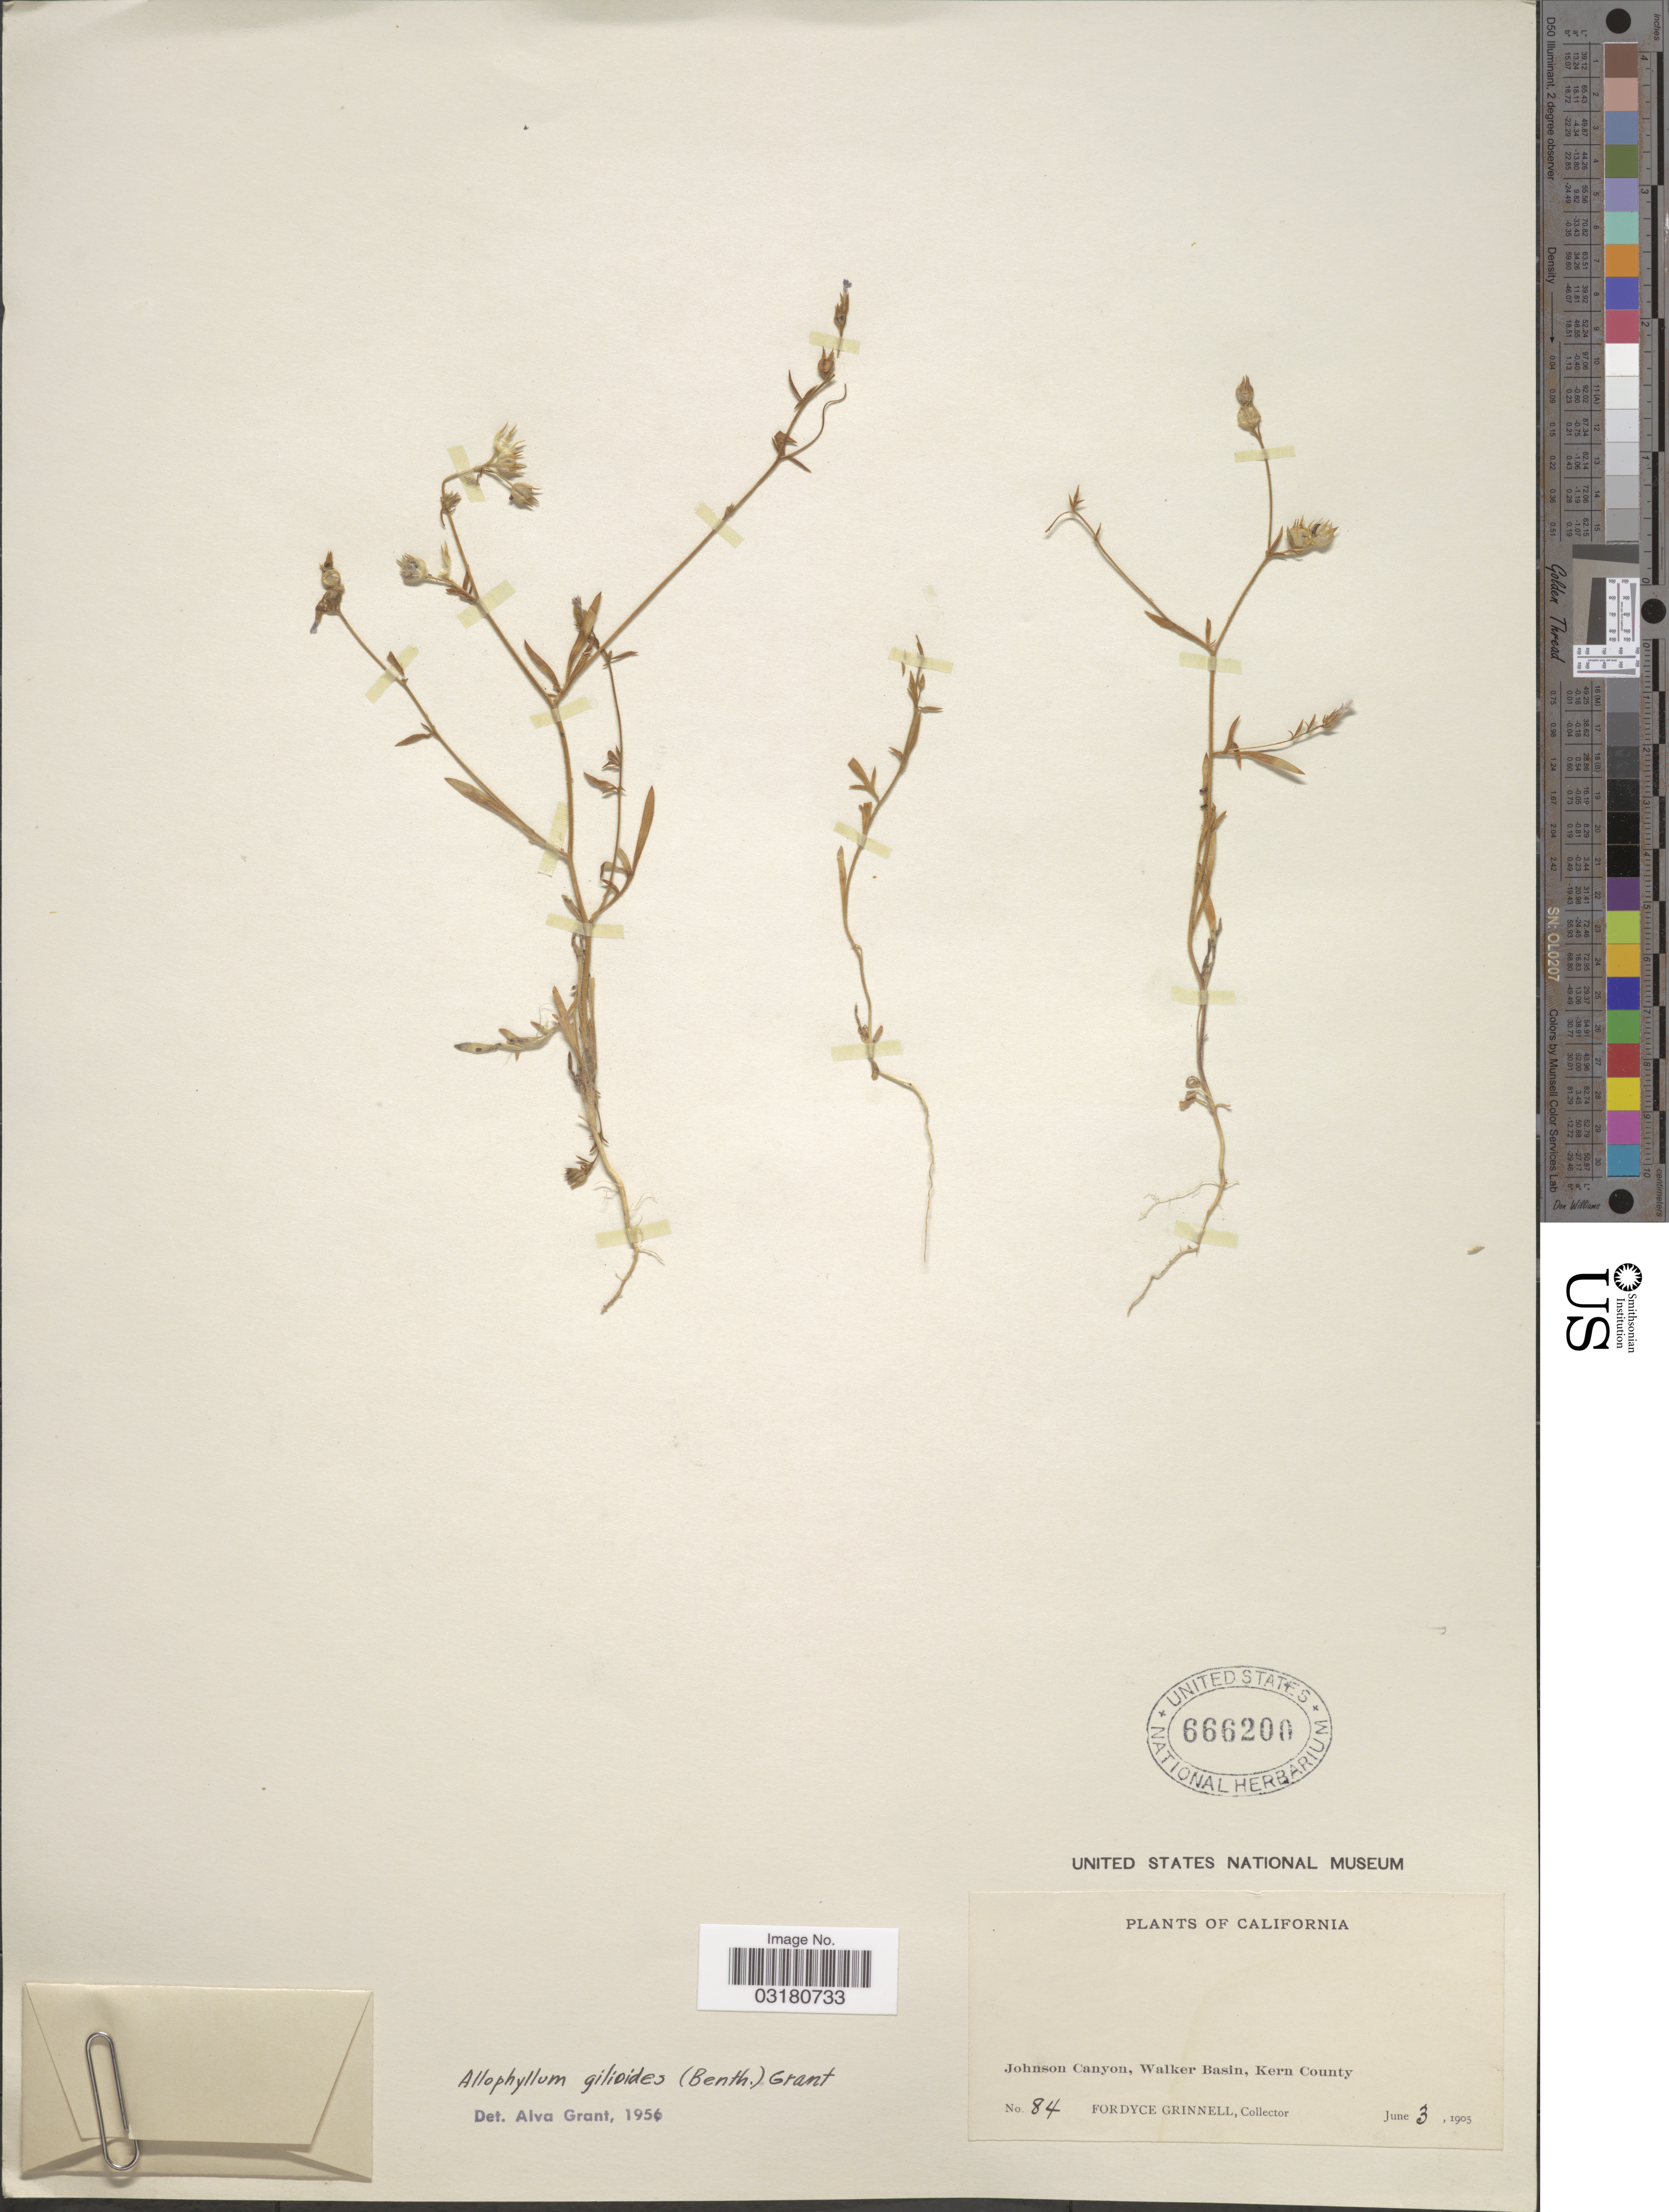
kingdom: Plantae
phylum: Tracheophyta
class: Magnoliopsida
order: Ericales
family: Polemoniaceae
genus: Allophyllum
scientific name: Allophyllum gilioides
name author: (Benth.) Benth.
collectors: F. Grinnell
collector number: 84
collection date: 1905-06-03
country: United States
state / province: California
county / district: Kern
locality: Johnson Canyon, Walker Basin, Kern County.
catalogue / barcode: US 666200